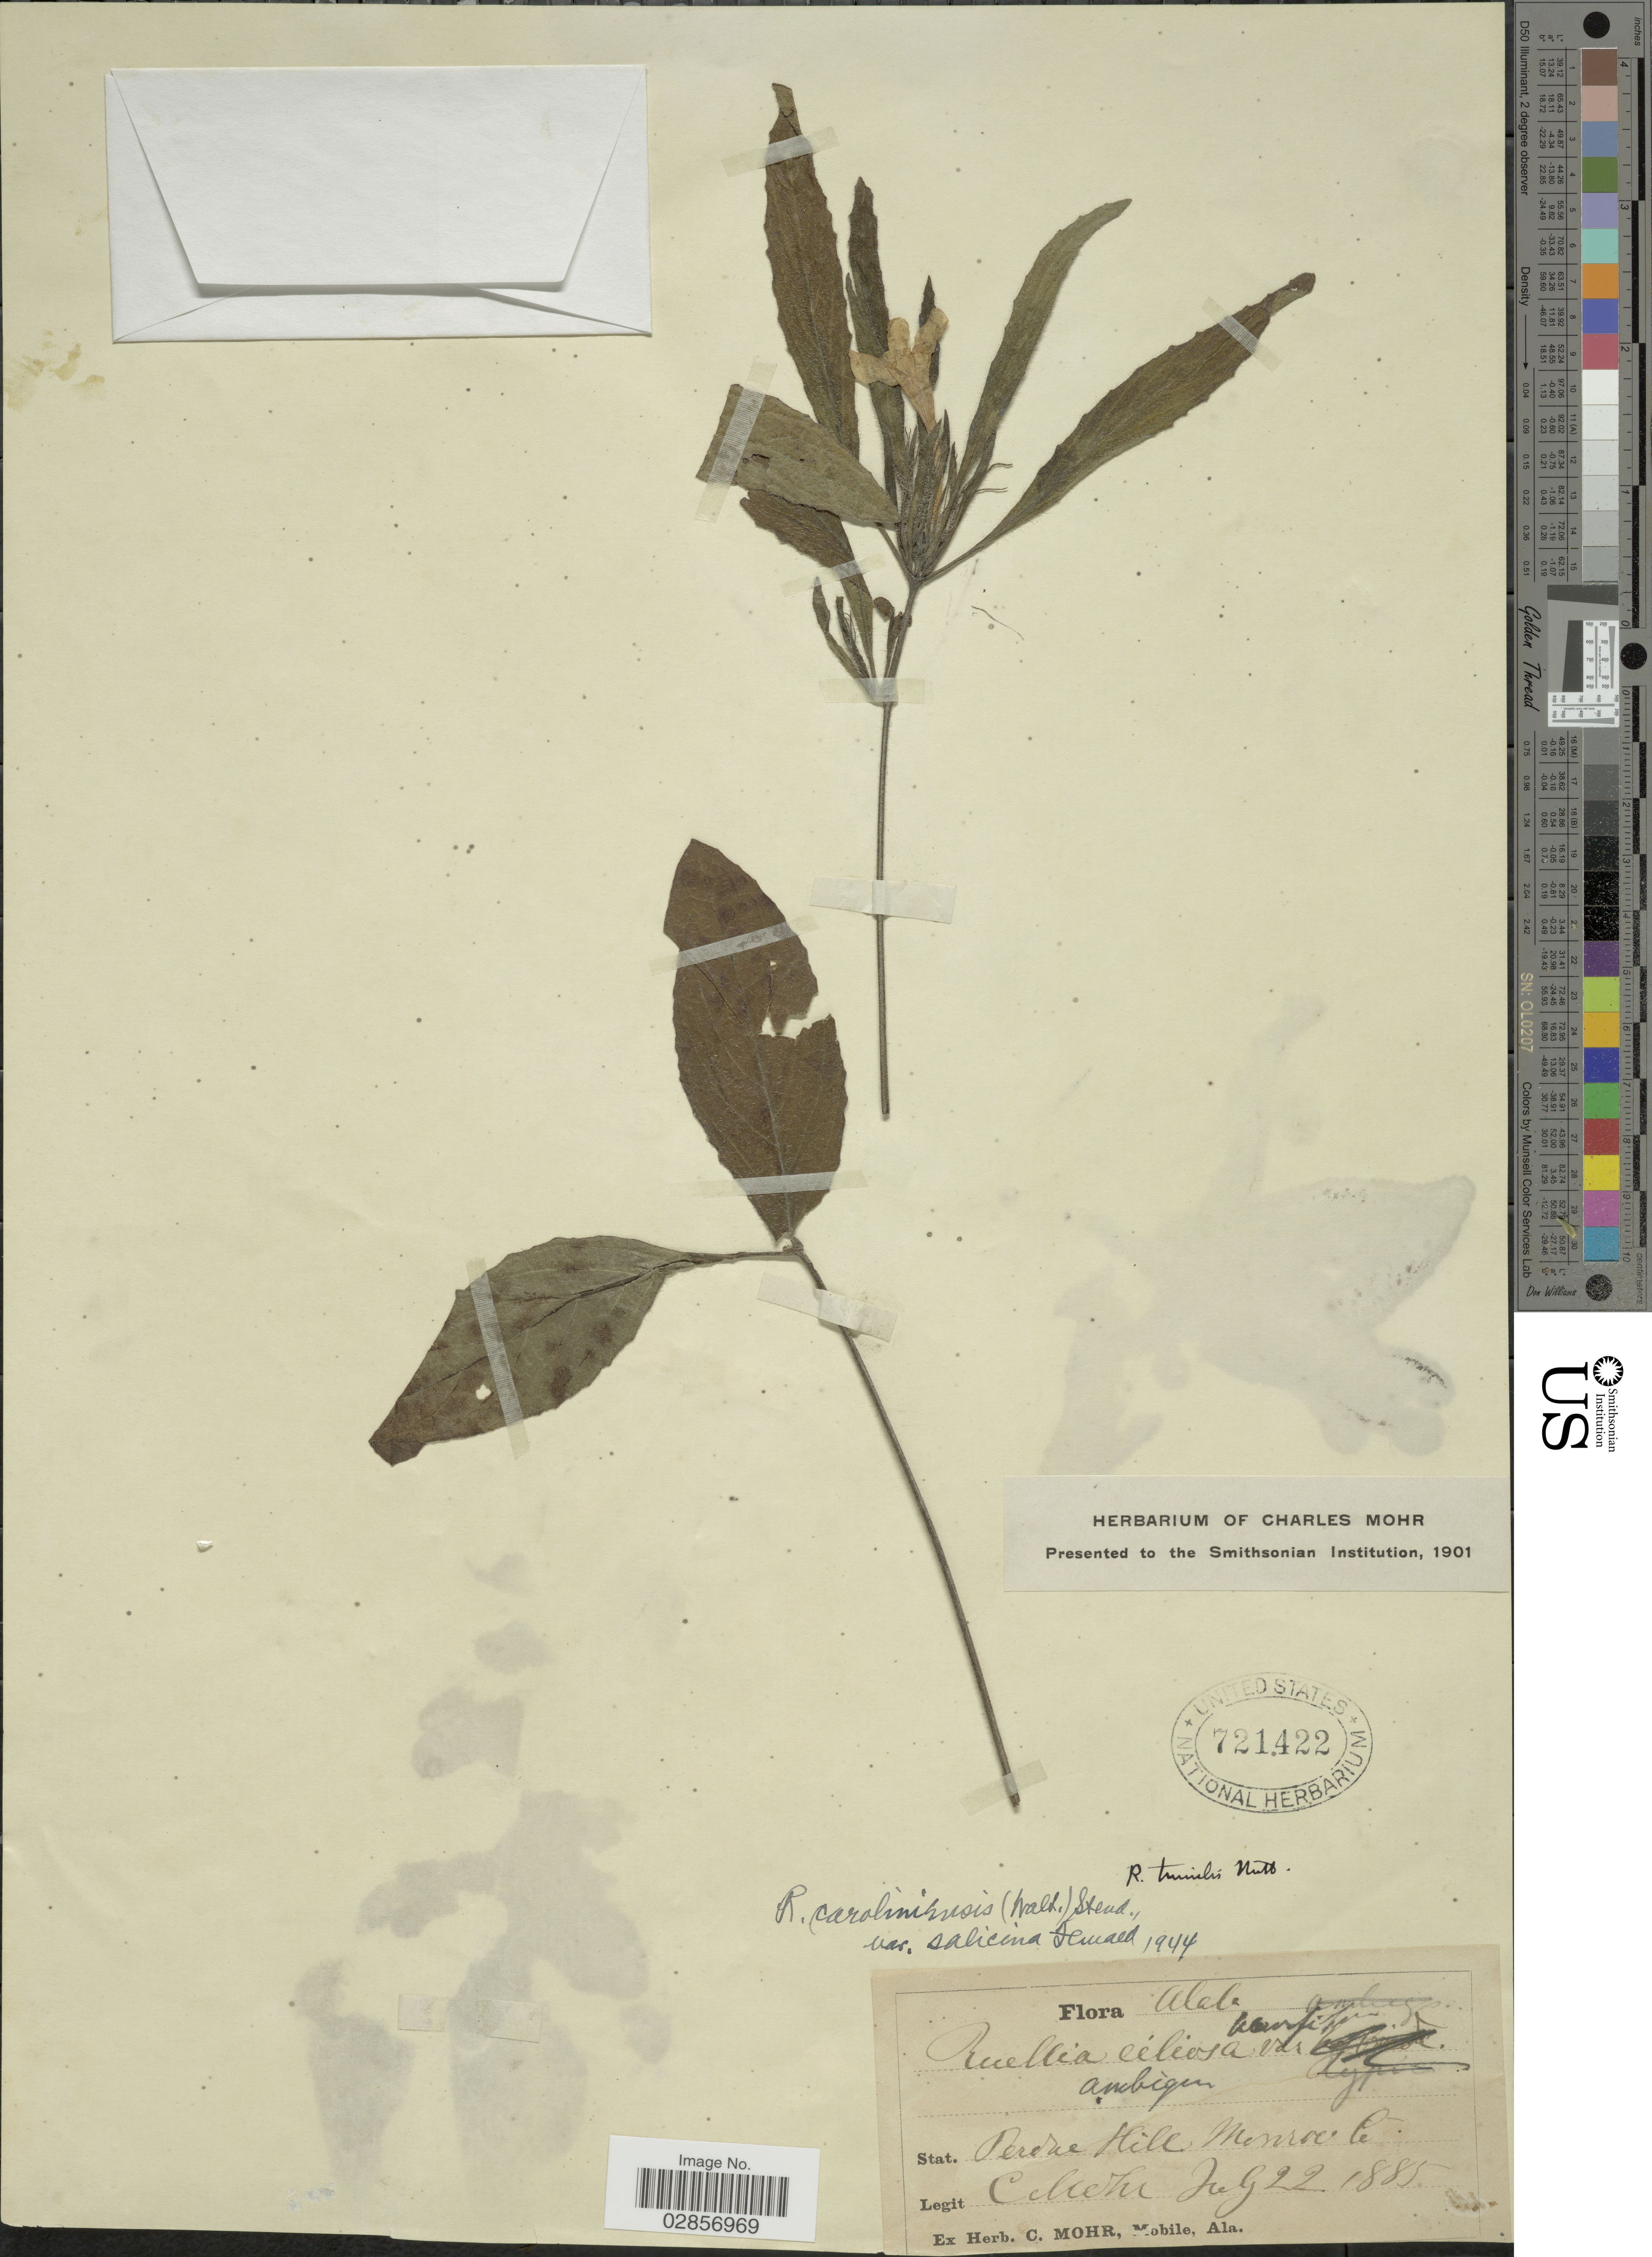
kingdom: Plantae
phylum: Tracheophyta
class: Magnoliopsida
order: Lamiales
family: Acanthaceae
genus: Ruellia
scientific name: Ruellia caroliniensis var. salicina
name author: Fernald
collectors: C. T. Mohr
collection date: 1885-07-22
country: United States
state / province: Alabama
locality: Stat. Perdue Hill Monroe Co.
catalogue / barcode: US 721422